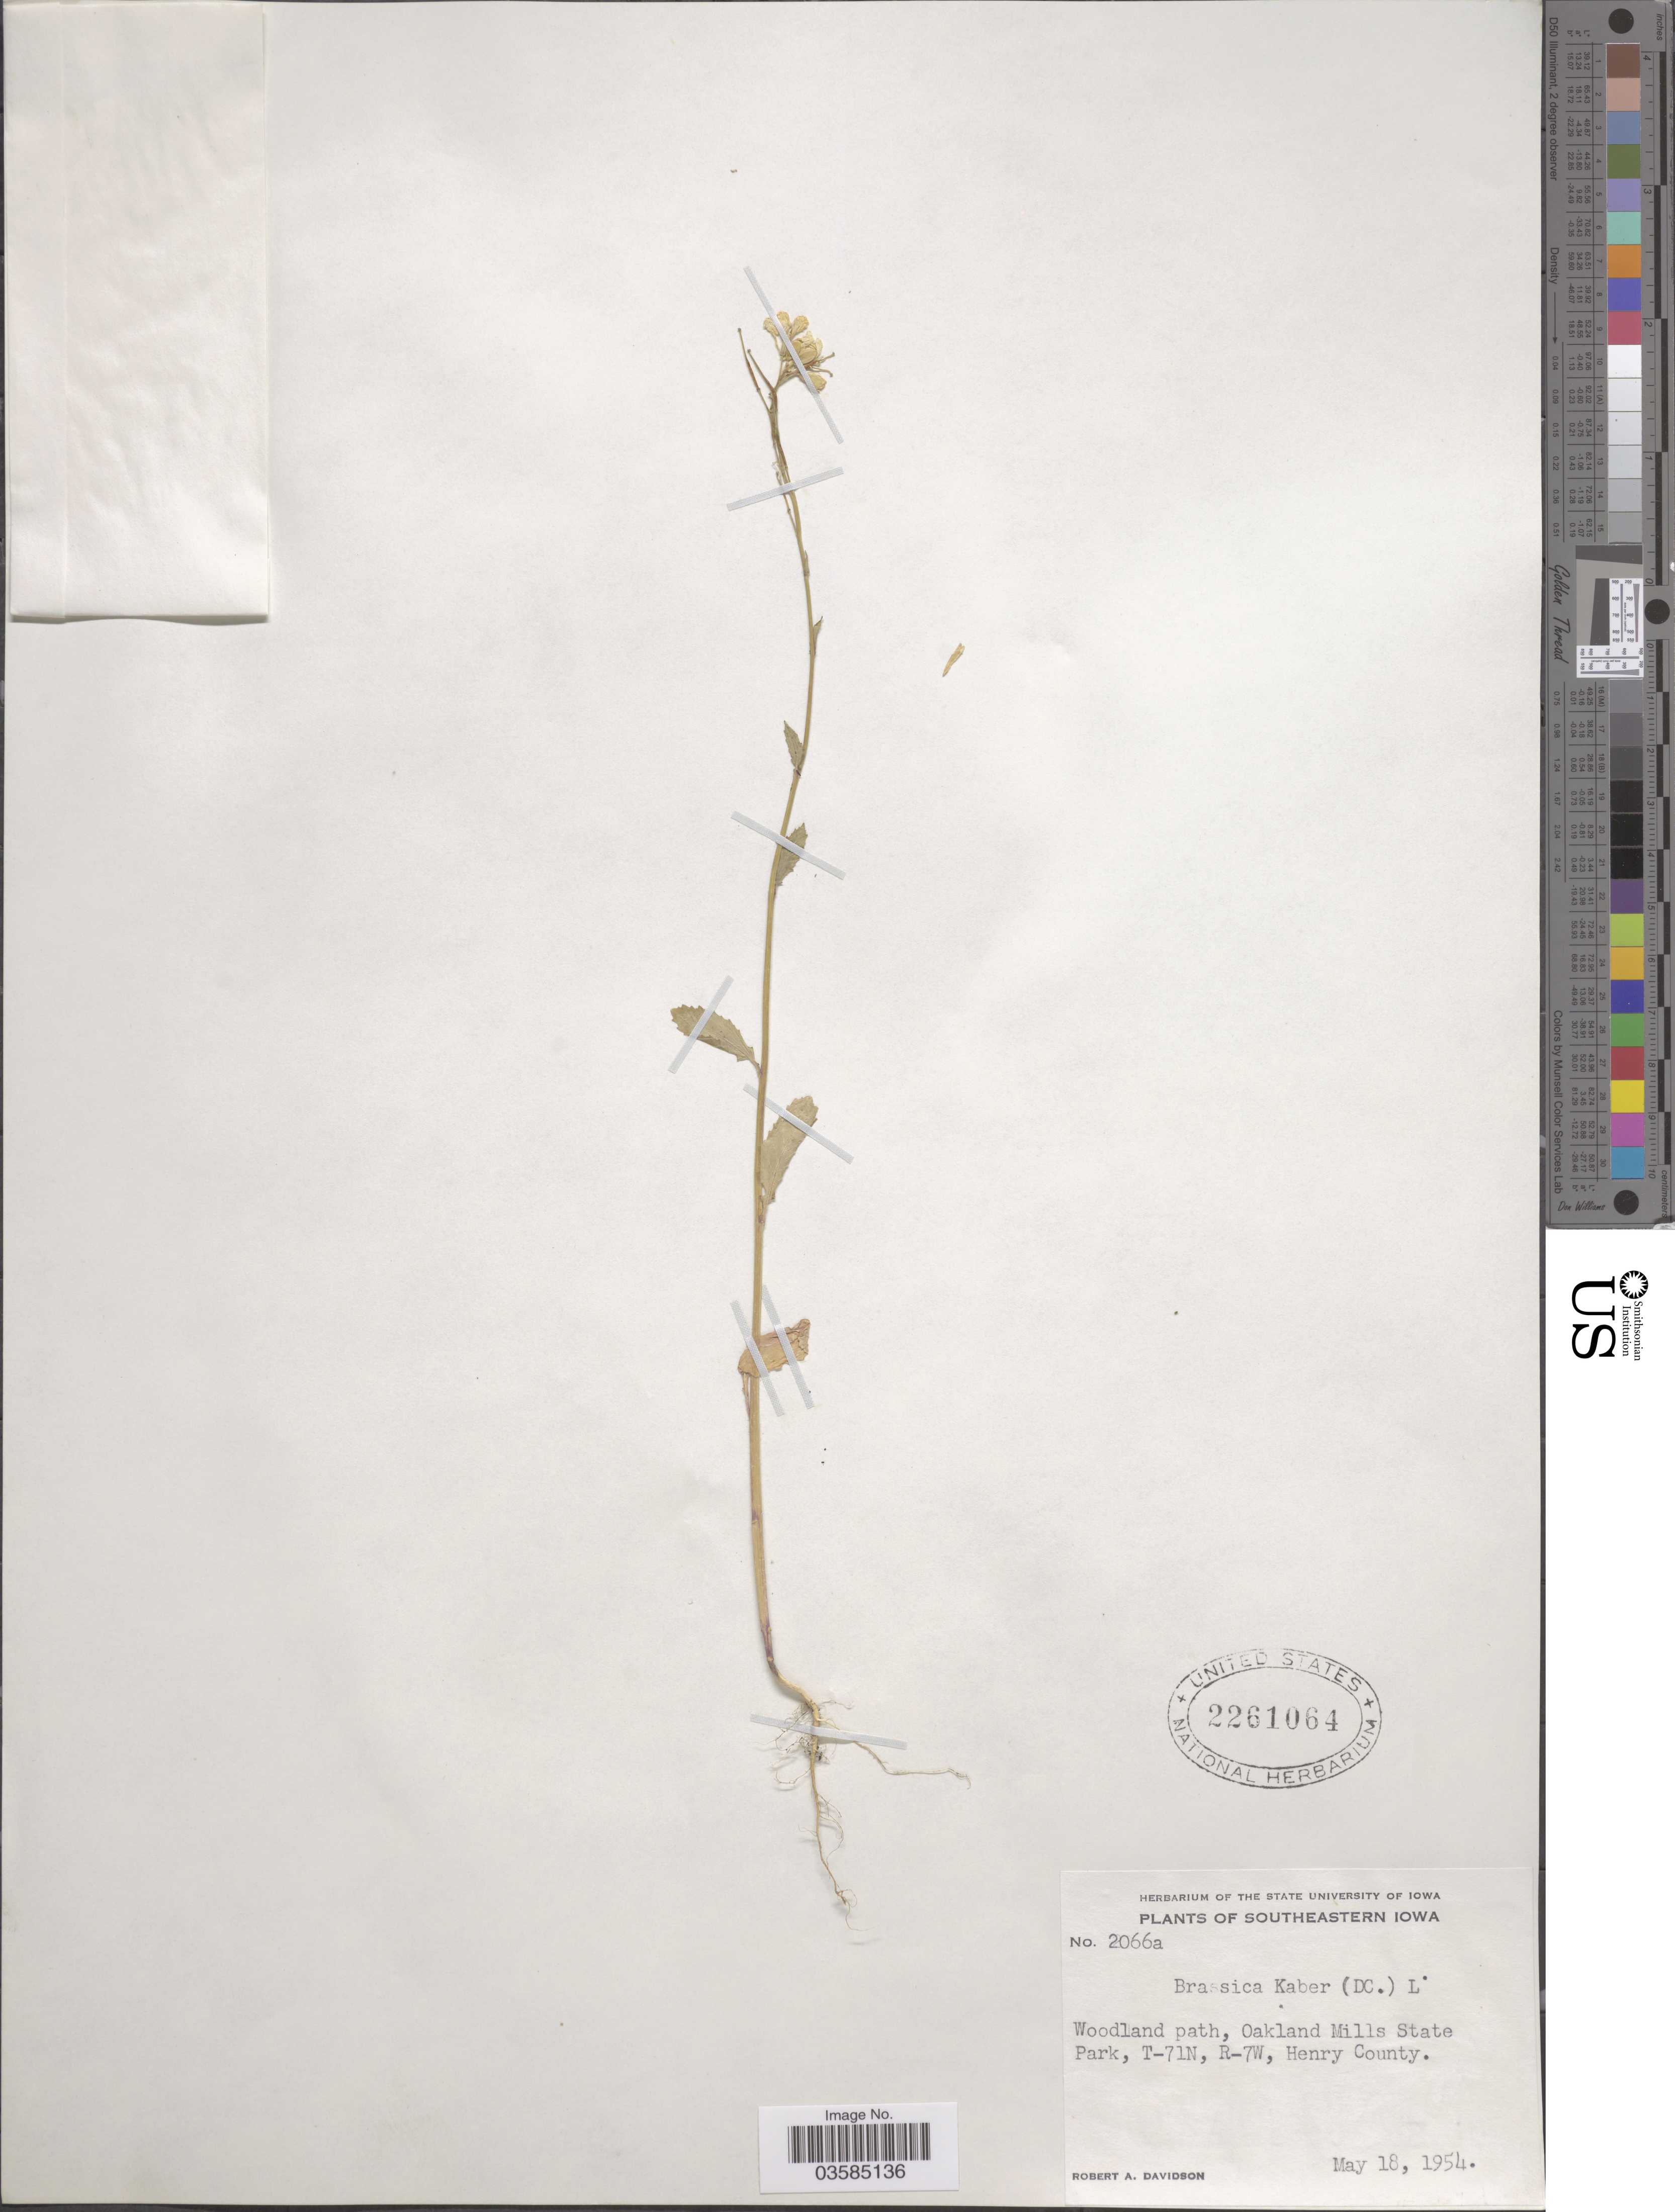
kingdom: Plantae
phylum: Tracheophyta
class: Magnoliopsida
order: Brassicales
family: Brassicaceae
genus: Brassica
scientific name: Brassica kaber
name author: (DC.) L.C. Wheeler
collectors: R. A. Davidson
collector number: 2066a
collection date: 1954-05-18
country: United States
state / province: Iowa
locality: Southeastern Iowa. Woodland path, Oakland Mills State Park, T-7IN, R-7w, Henry County.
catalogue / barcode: US 2261064